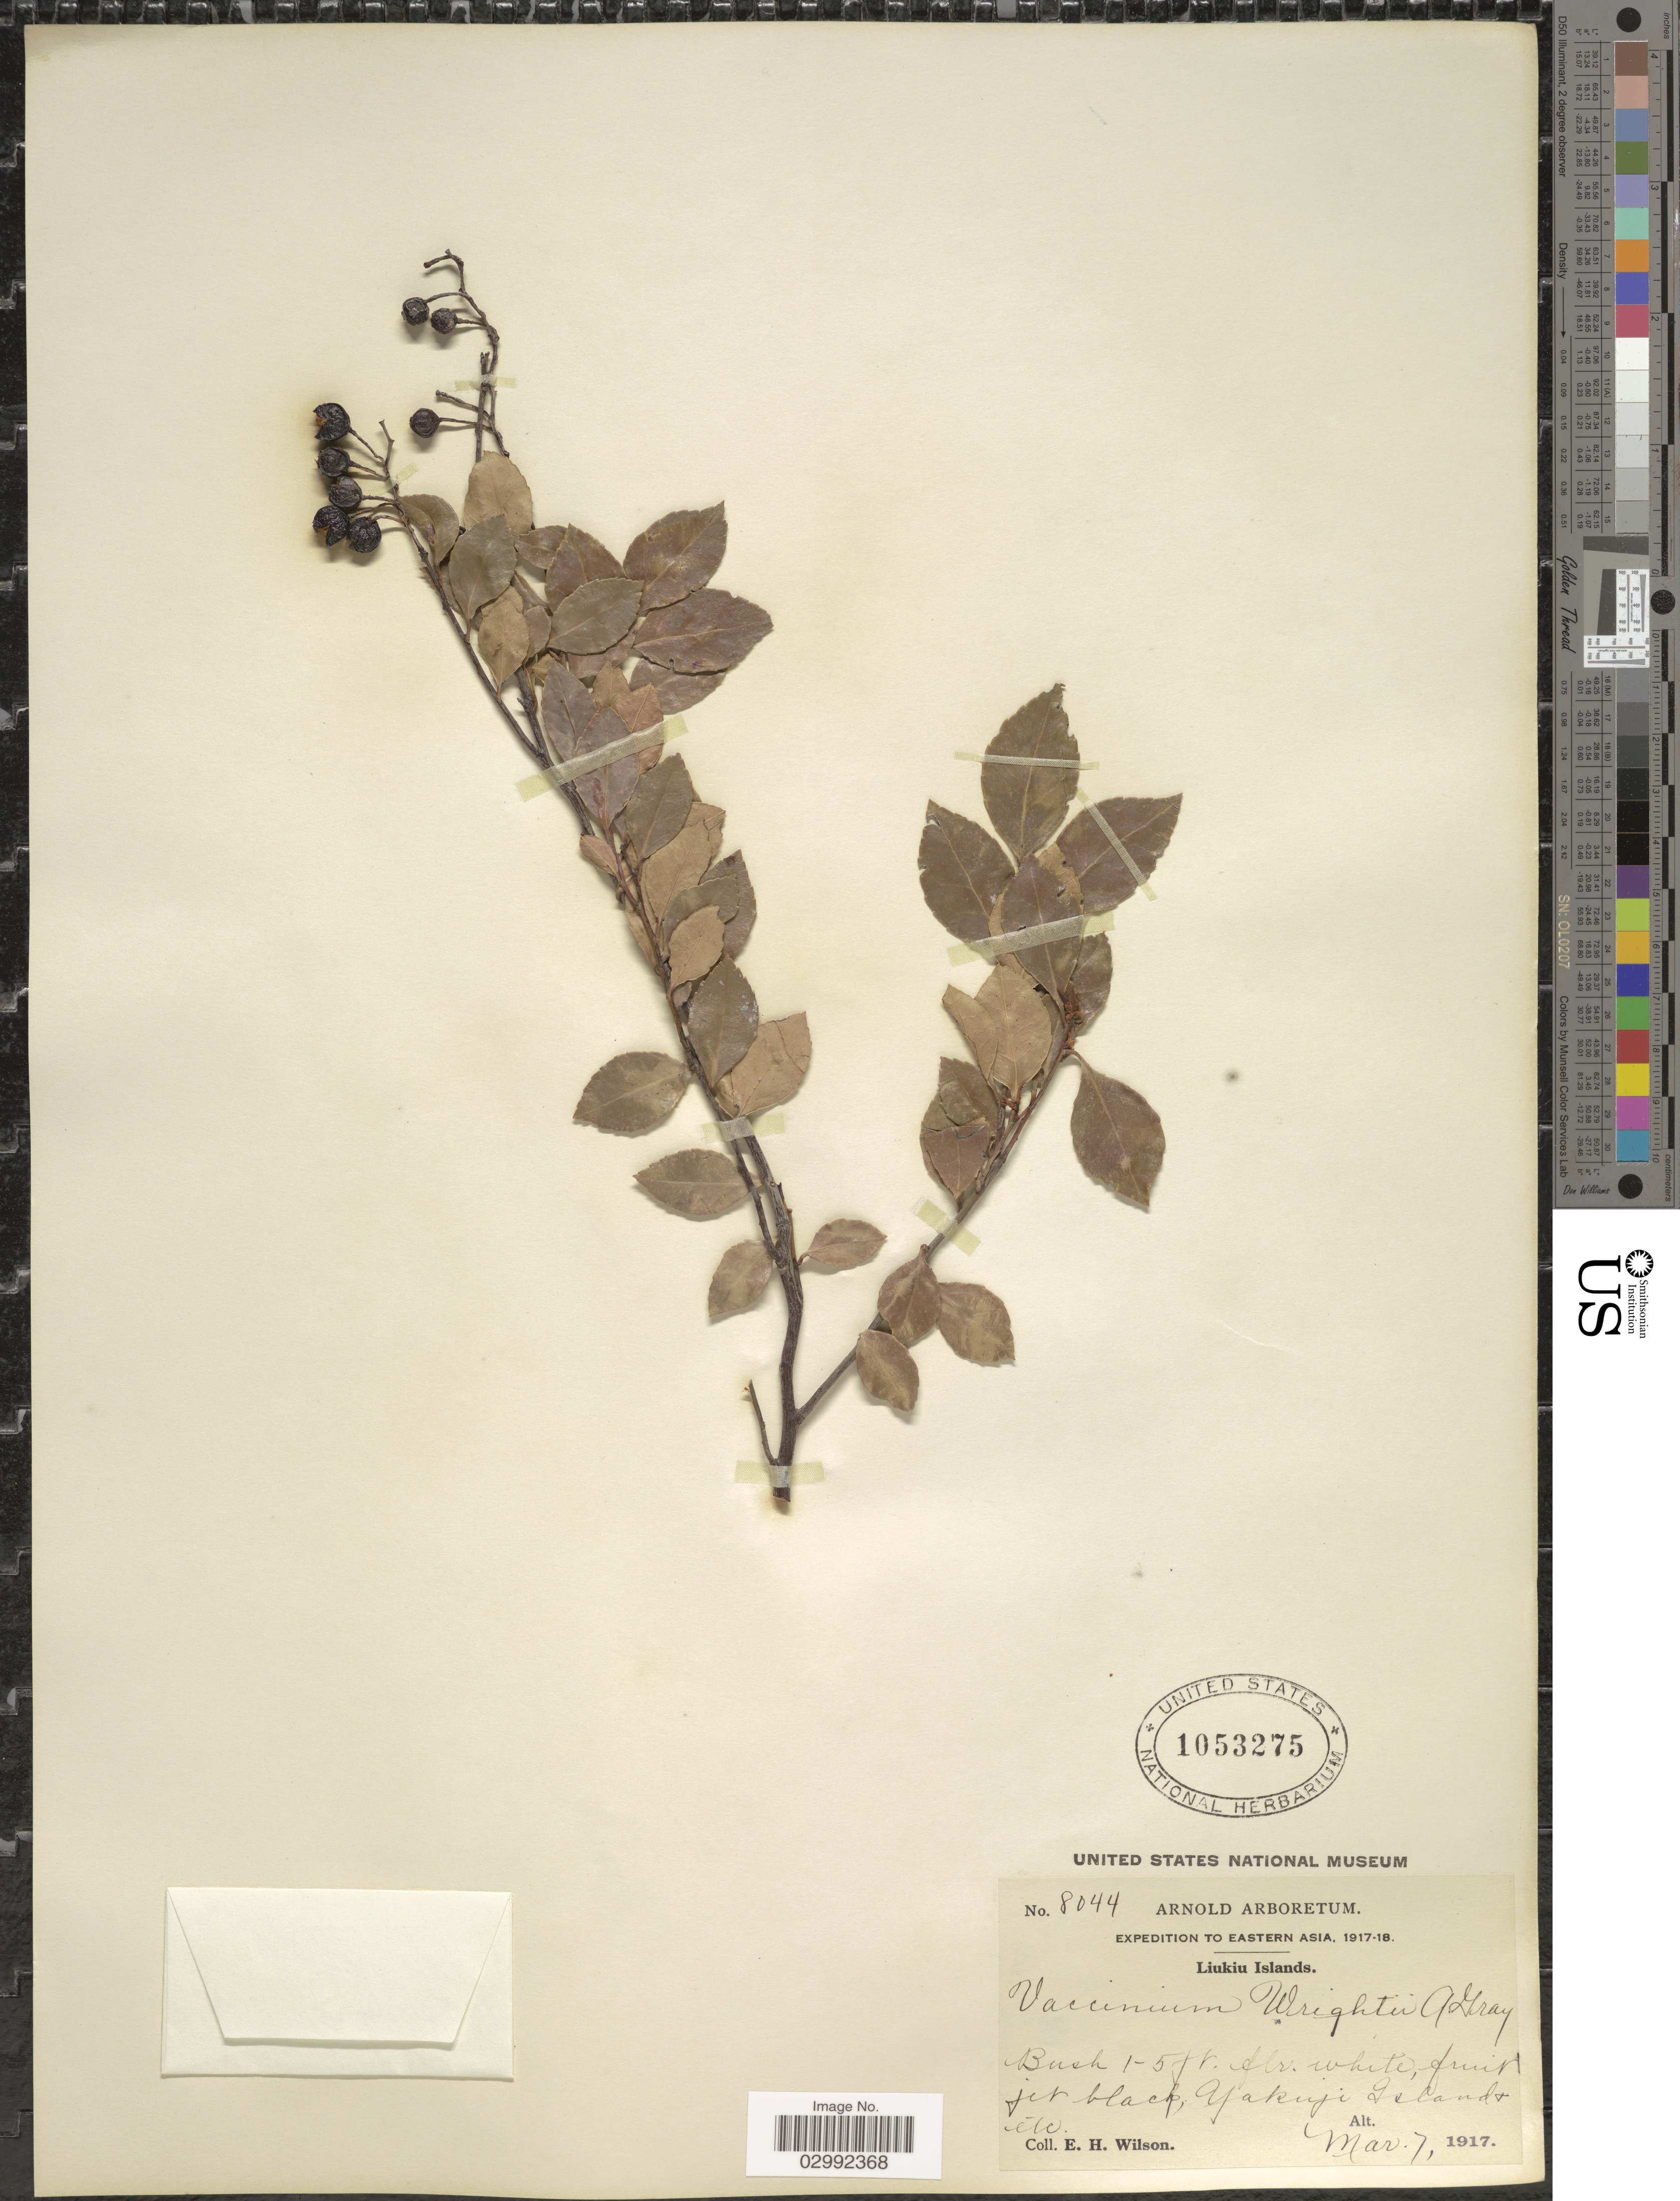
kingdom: Plantae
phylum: Tracheophyta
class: Magnoliopsida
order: Ericales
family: Ericaceae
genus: Vaccinium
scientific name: Vaccinium wrightii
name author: A. Gray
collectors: E. Wilson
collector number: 8044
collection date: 1917-03-07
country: Japan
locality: Eastern Asia. Liukiu Islands. Yakuji Island & etc.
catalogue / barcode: US 1053275